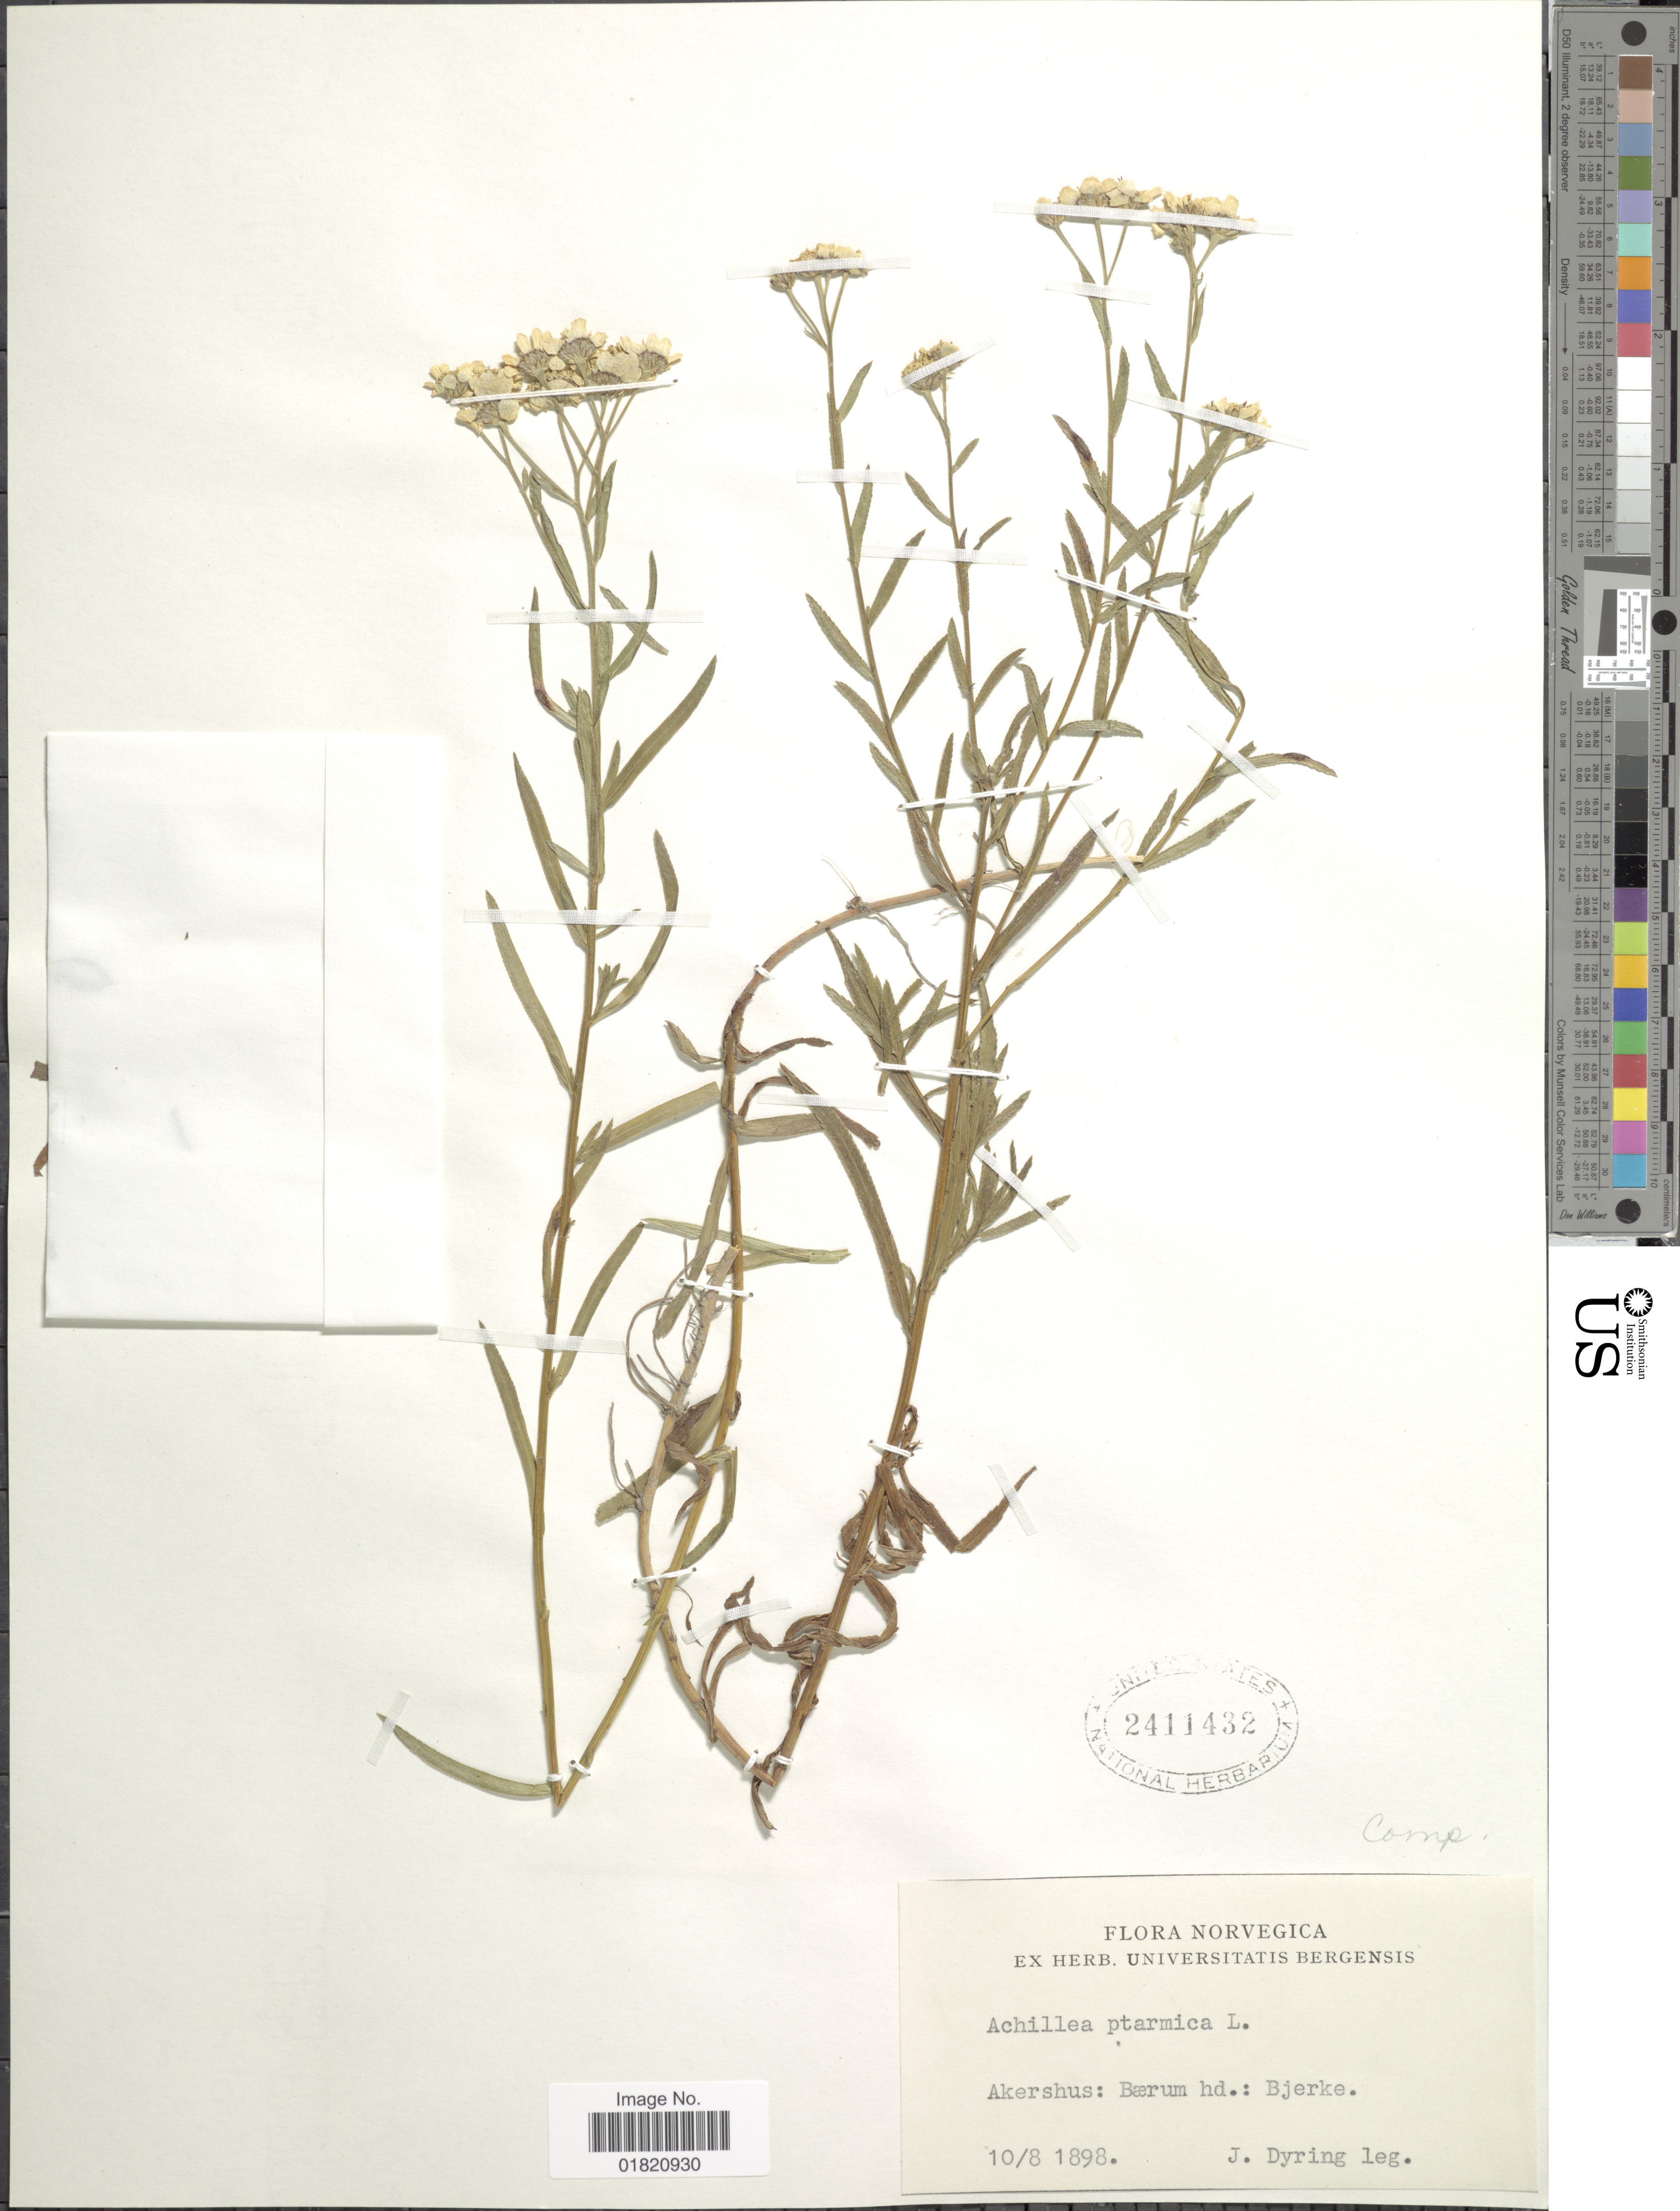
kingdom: Plantae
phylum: Tracheophyta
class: Magnoliopsida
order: Asterales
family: Asteraceae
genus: Achillea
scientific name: Achillea ptarmica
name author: L.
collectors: J. Dyring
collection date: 1898-08-10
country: Norway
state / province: Akershus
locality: Baerum hd.: Bjerke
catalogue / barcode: US 2411432